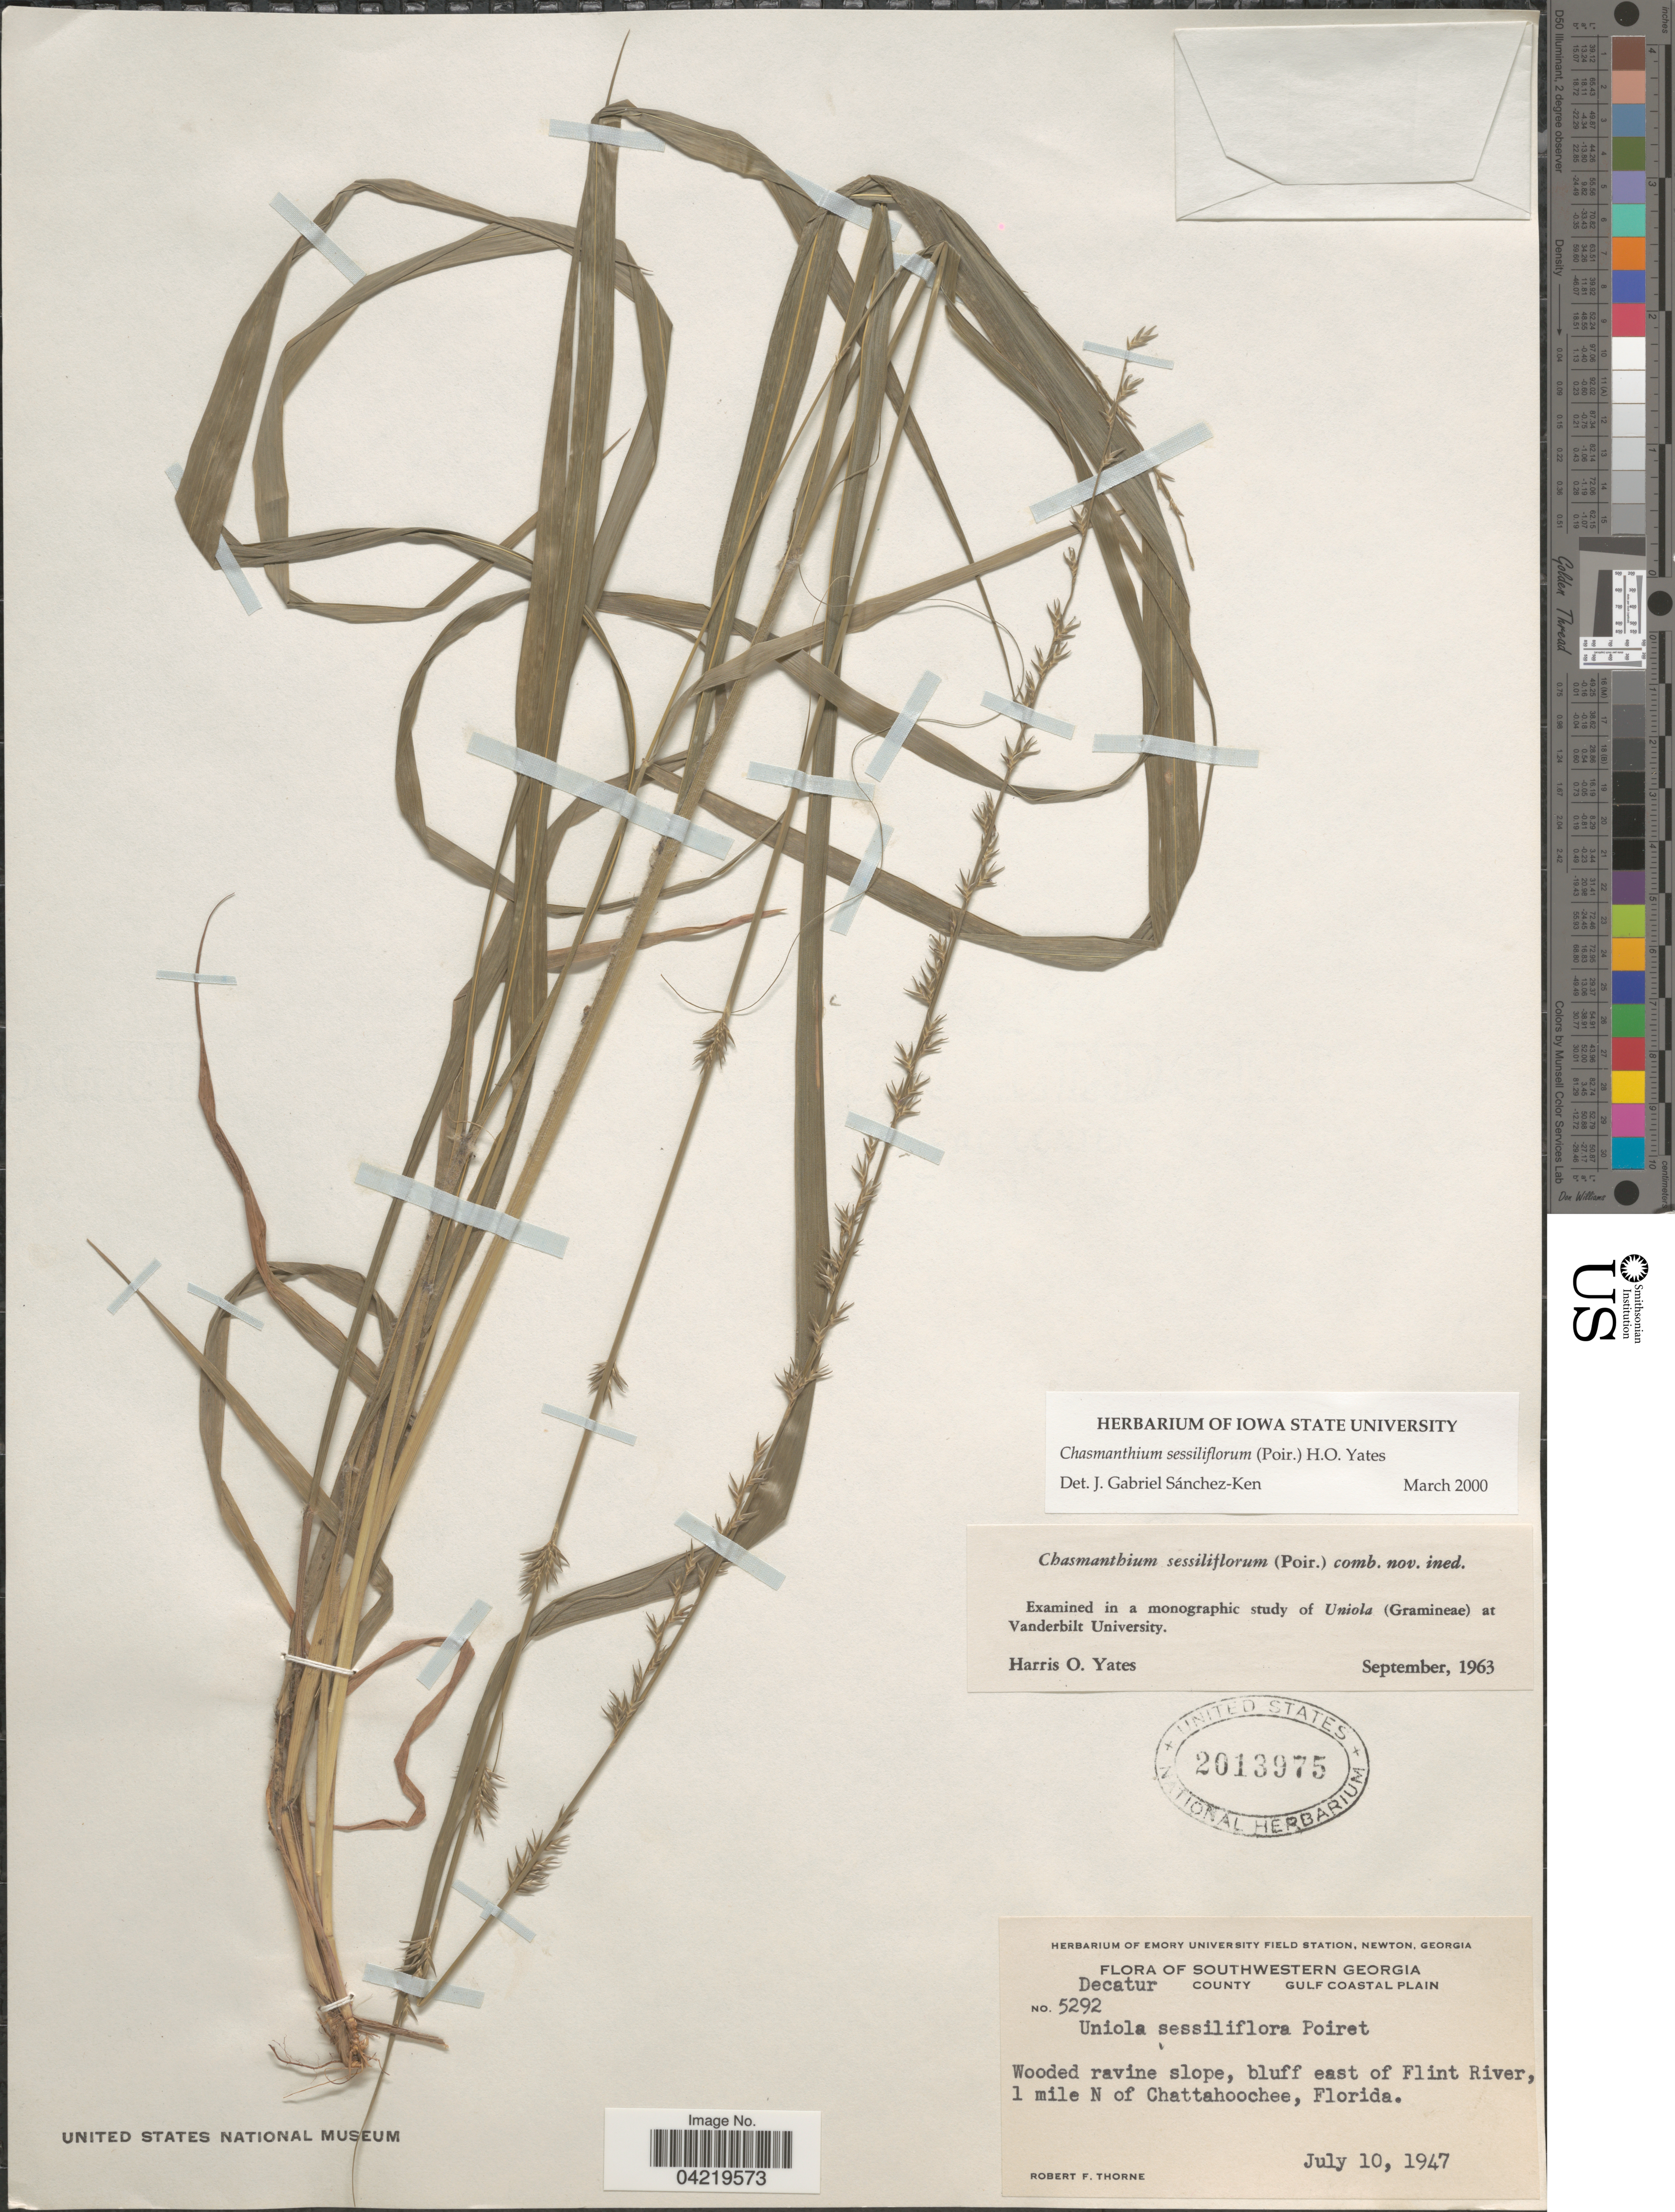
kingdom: Plantae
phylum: Tracheophyta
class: Liliopsida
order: Poales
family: Poaceae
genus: Chasmanthium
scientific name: Chasmanthium laxum subsp. sessiliflorum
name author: (L.) H.O. Yates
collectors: R. F. Thorne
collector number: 5292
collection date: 1947-07-10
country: United States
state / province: Georgia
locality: Southwestern Georgia. Decatur County. Gulf Coastal Plain. Wooded ravine slope, bluff east of Flint River, 1 mile N of Chattahoochee, Florida.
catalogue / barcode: US 2013975